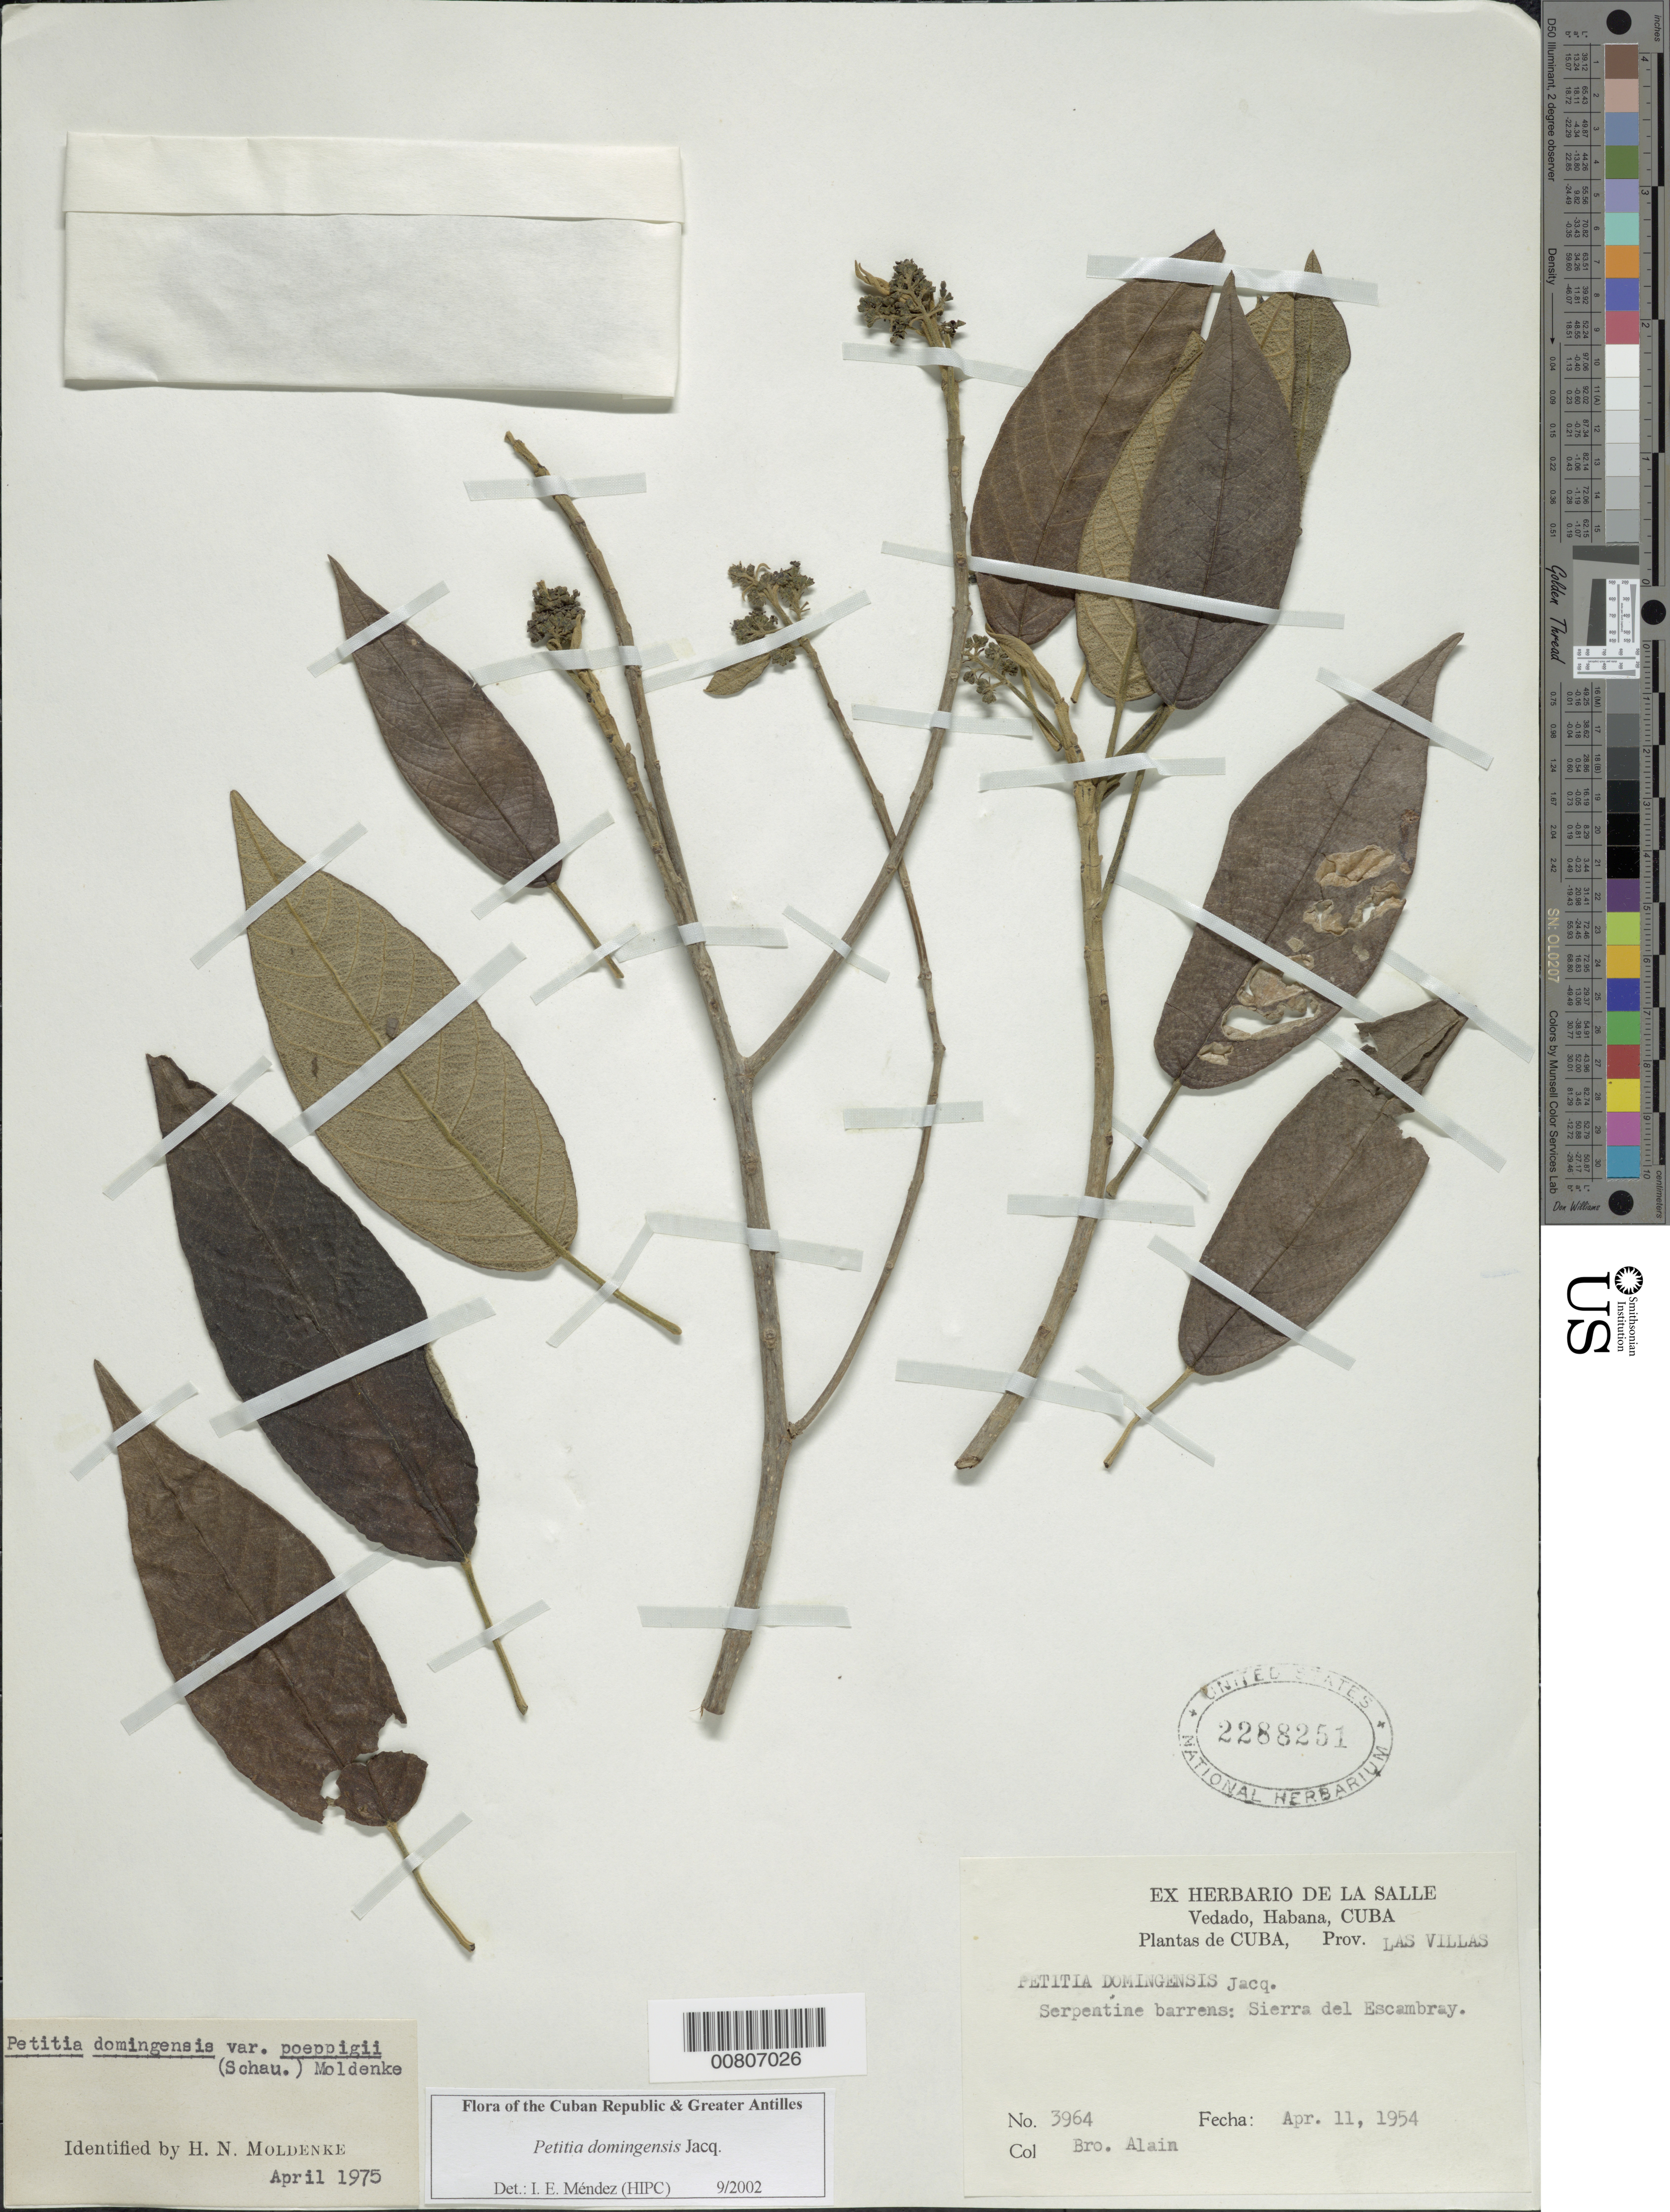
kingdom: Plantae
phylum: Tracheophyta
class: Magnoliopsida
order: Lamiales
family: Lamiaceae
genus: Petitia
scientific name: Petitia domingensis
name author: Jacq.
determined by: Méndez, Isidro E., (HIPC)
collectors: A. H. Liogier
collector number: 3964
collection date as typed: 11 Apr 1954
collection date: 1954-04-11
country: Cuba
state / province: Villa Clara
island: Cuba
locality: Sierra del Escambray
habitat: Serpentine barrens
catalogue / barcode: US 2288251